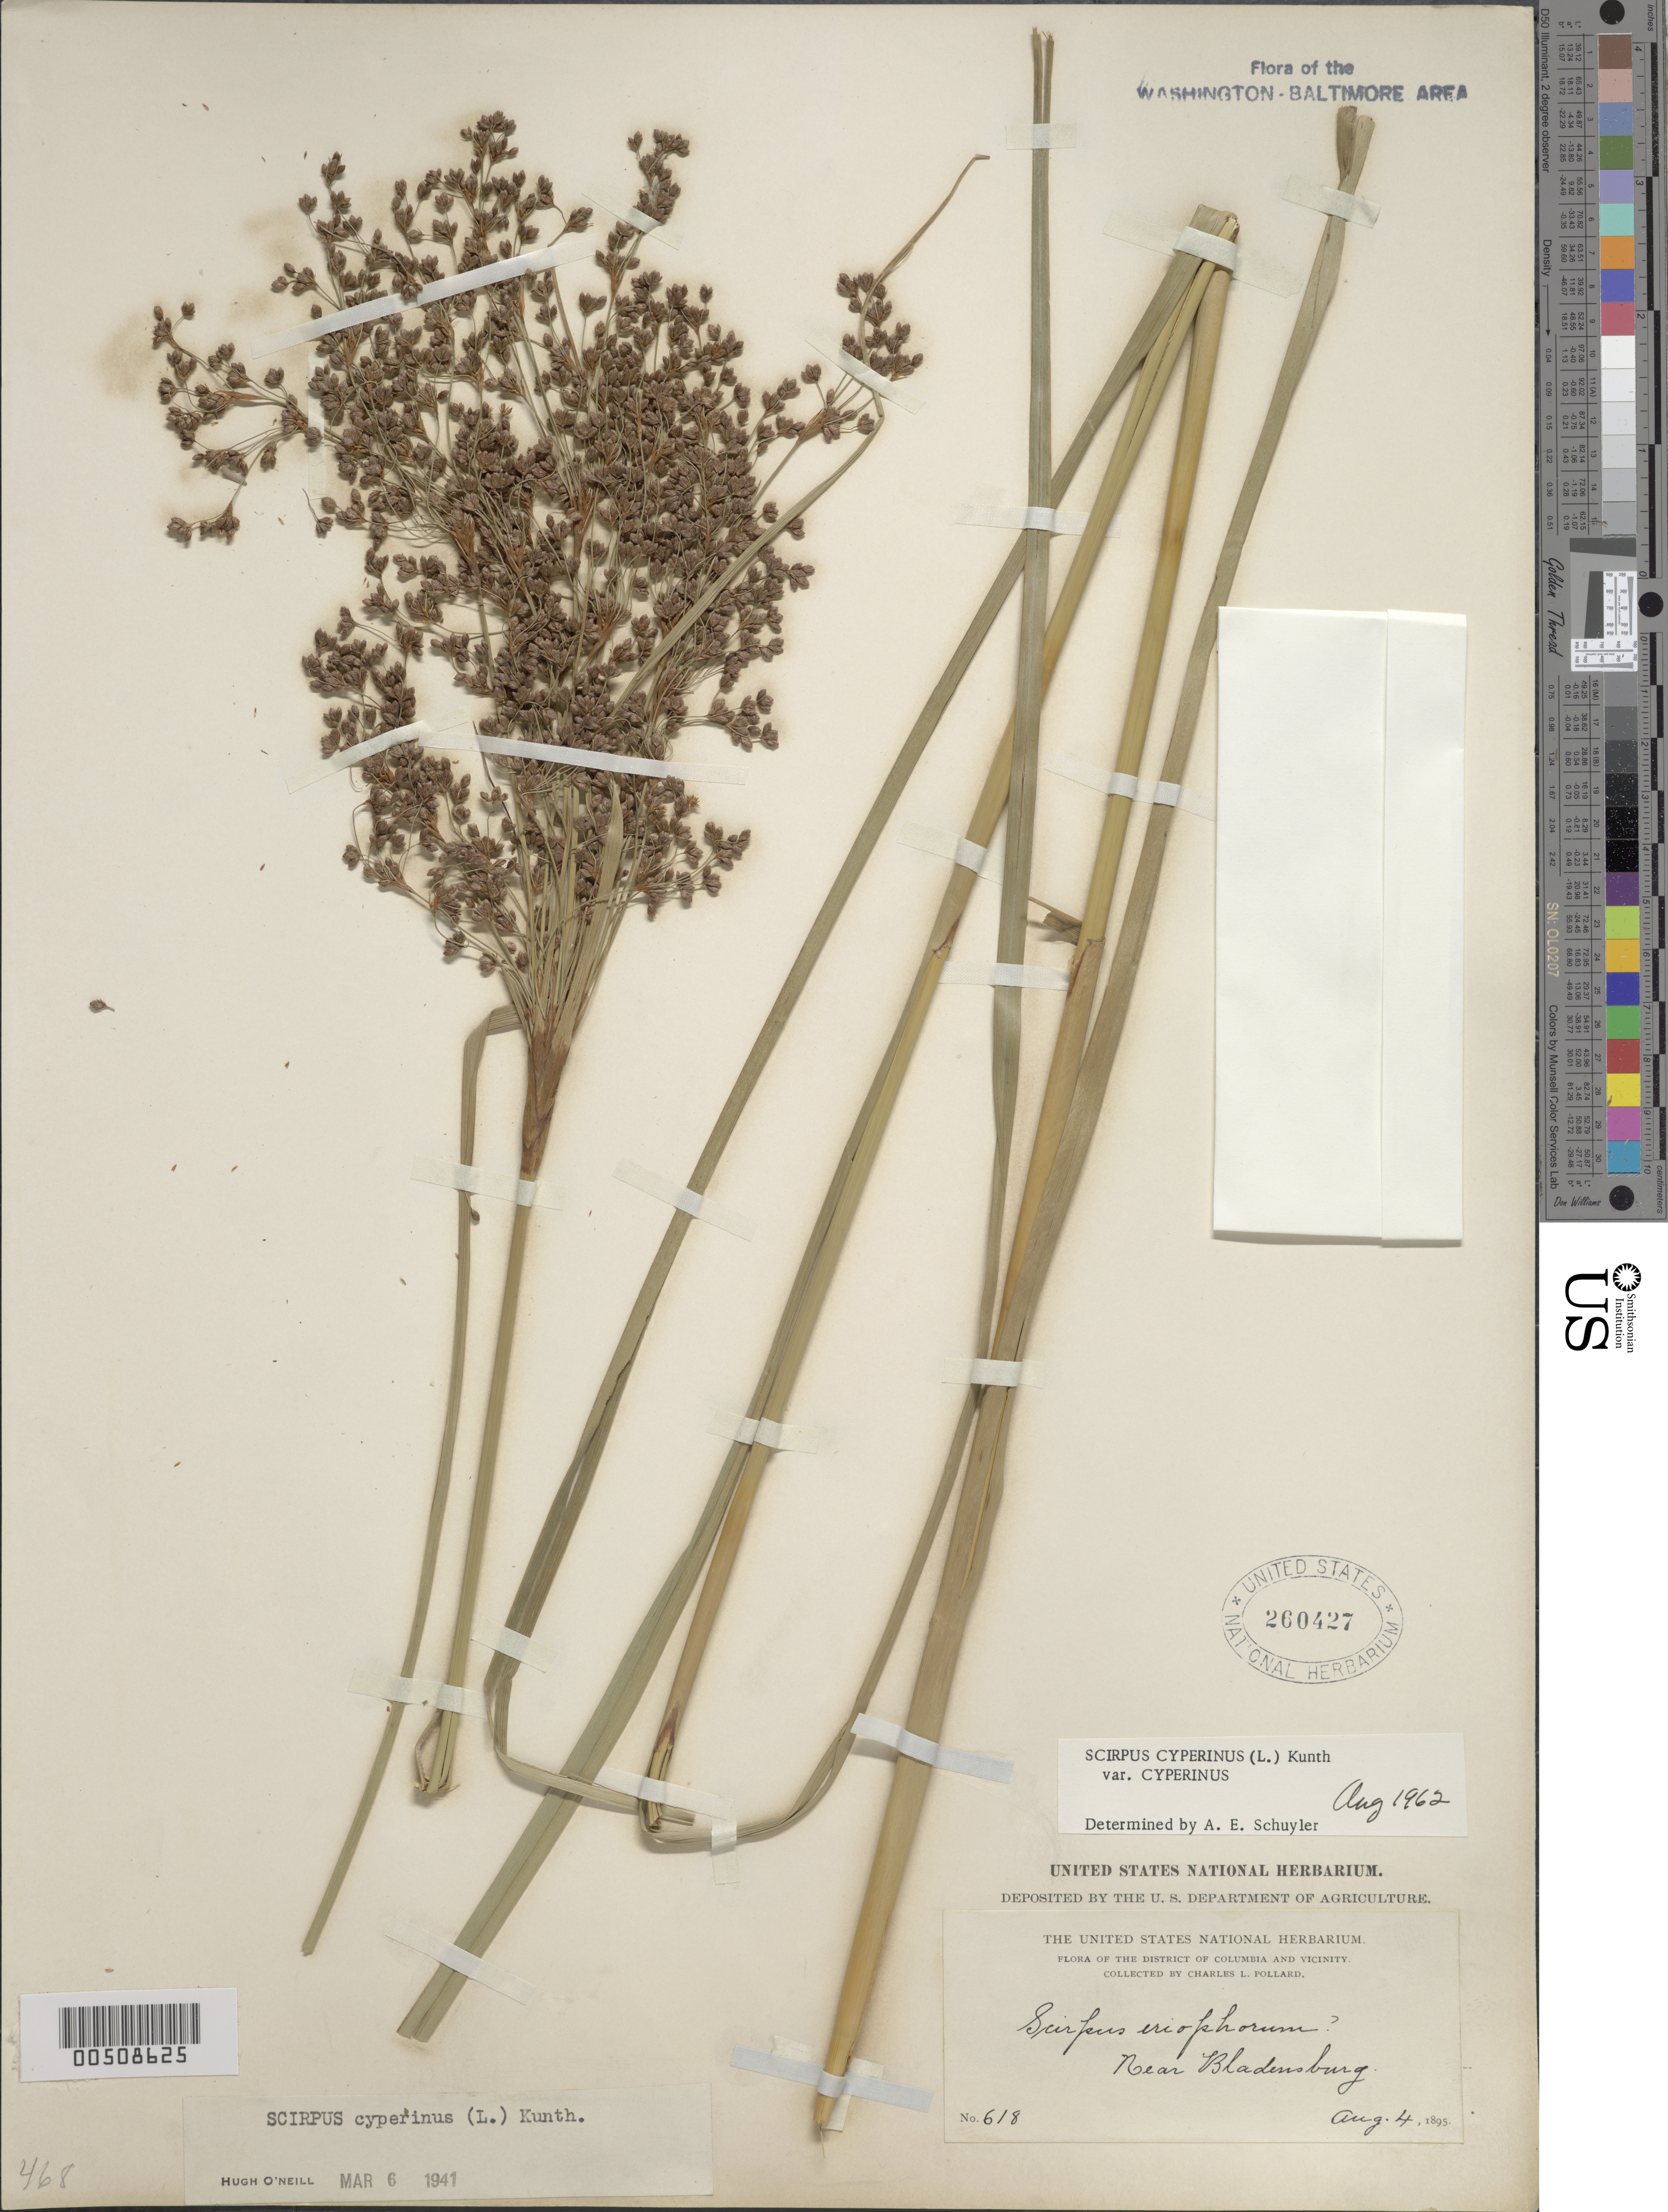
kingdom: Plantae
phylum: Tracheophyta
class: Liliopsida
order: Poales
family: Cyperaceae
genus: Scirpus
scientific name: Scirpus cyperinus var. cyperinus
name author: (L.) Kunth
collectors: C. L. Pollard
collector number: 618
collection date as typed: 04 Aug 1895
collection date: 1895-08-04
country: United States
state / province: Maryland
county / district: Prince George's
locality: Near Bladensburg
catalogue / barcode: US 260427